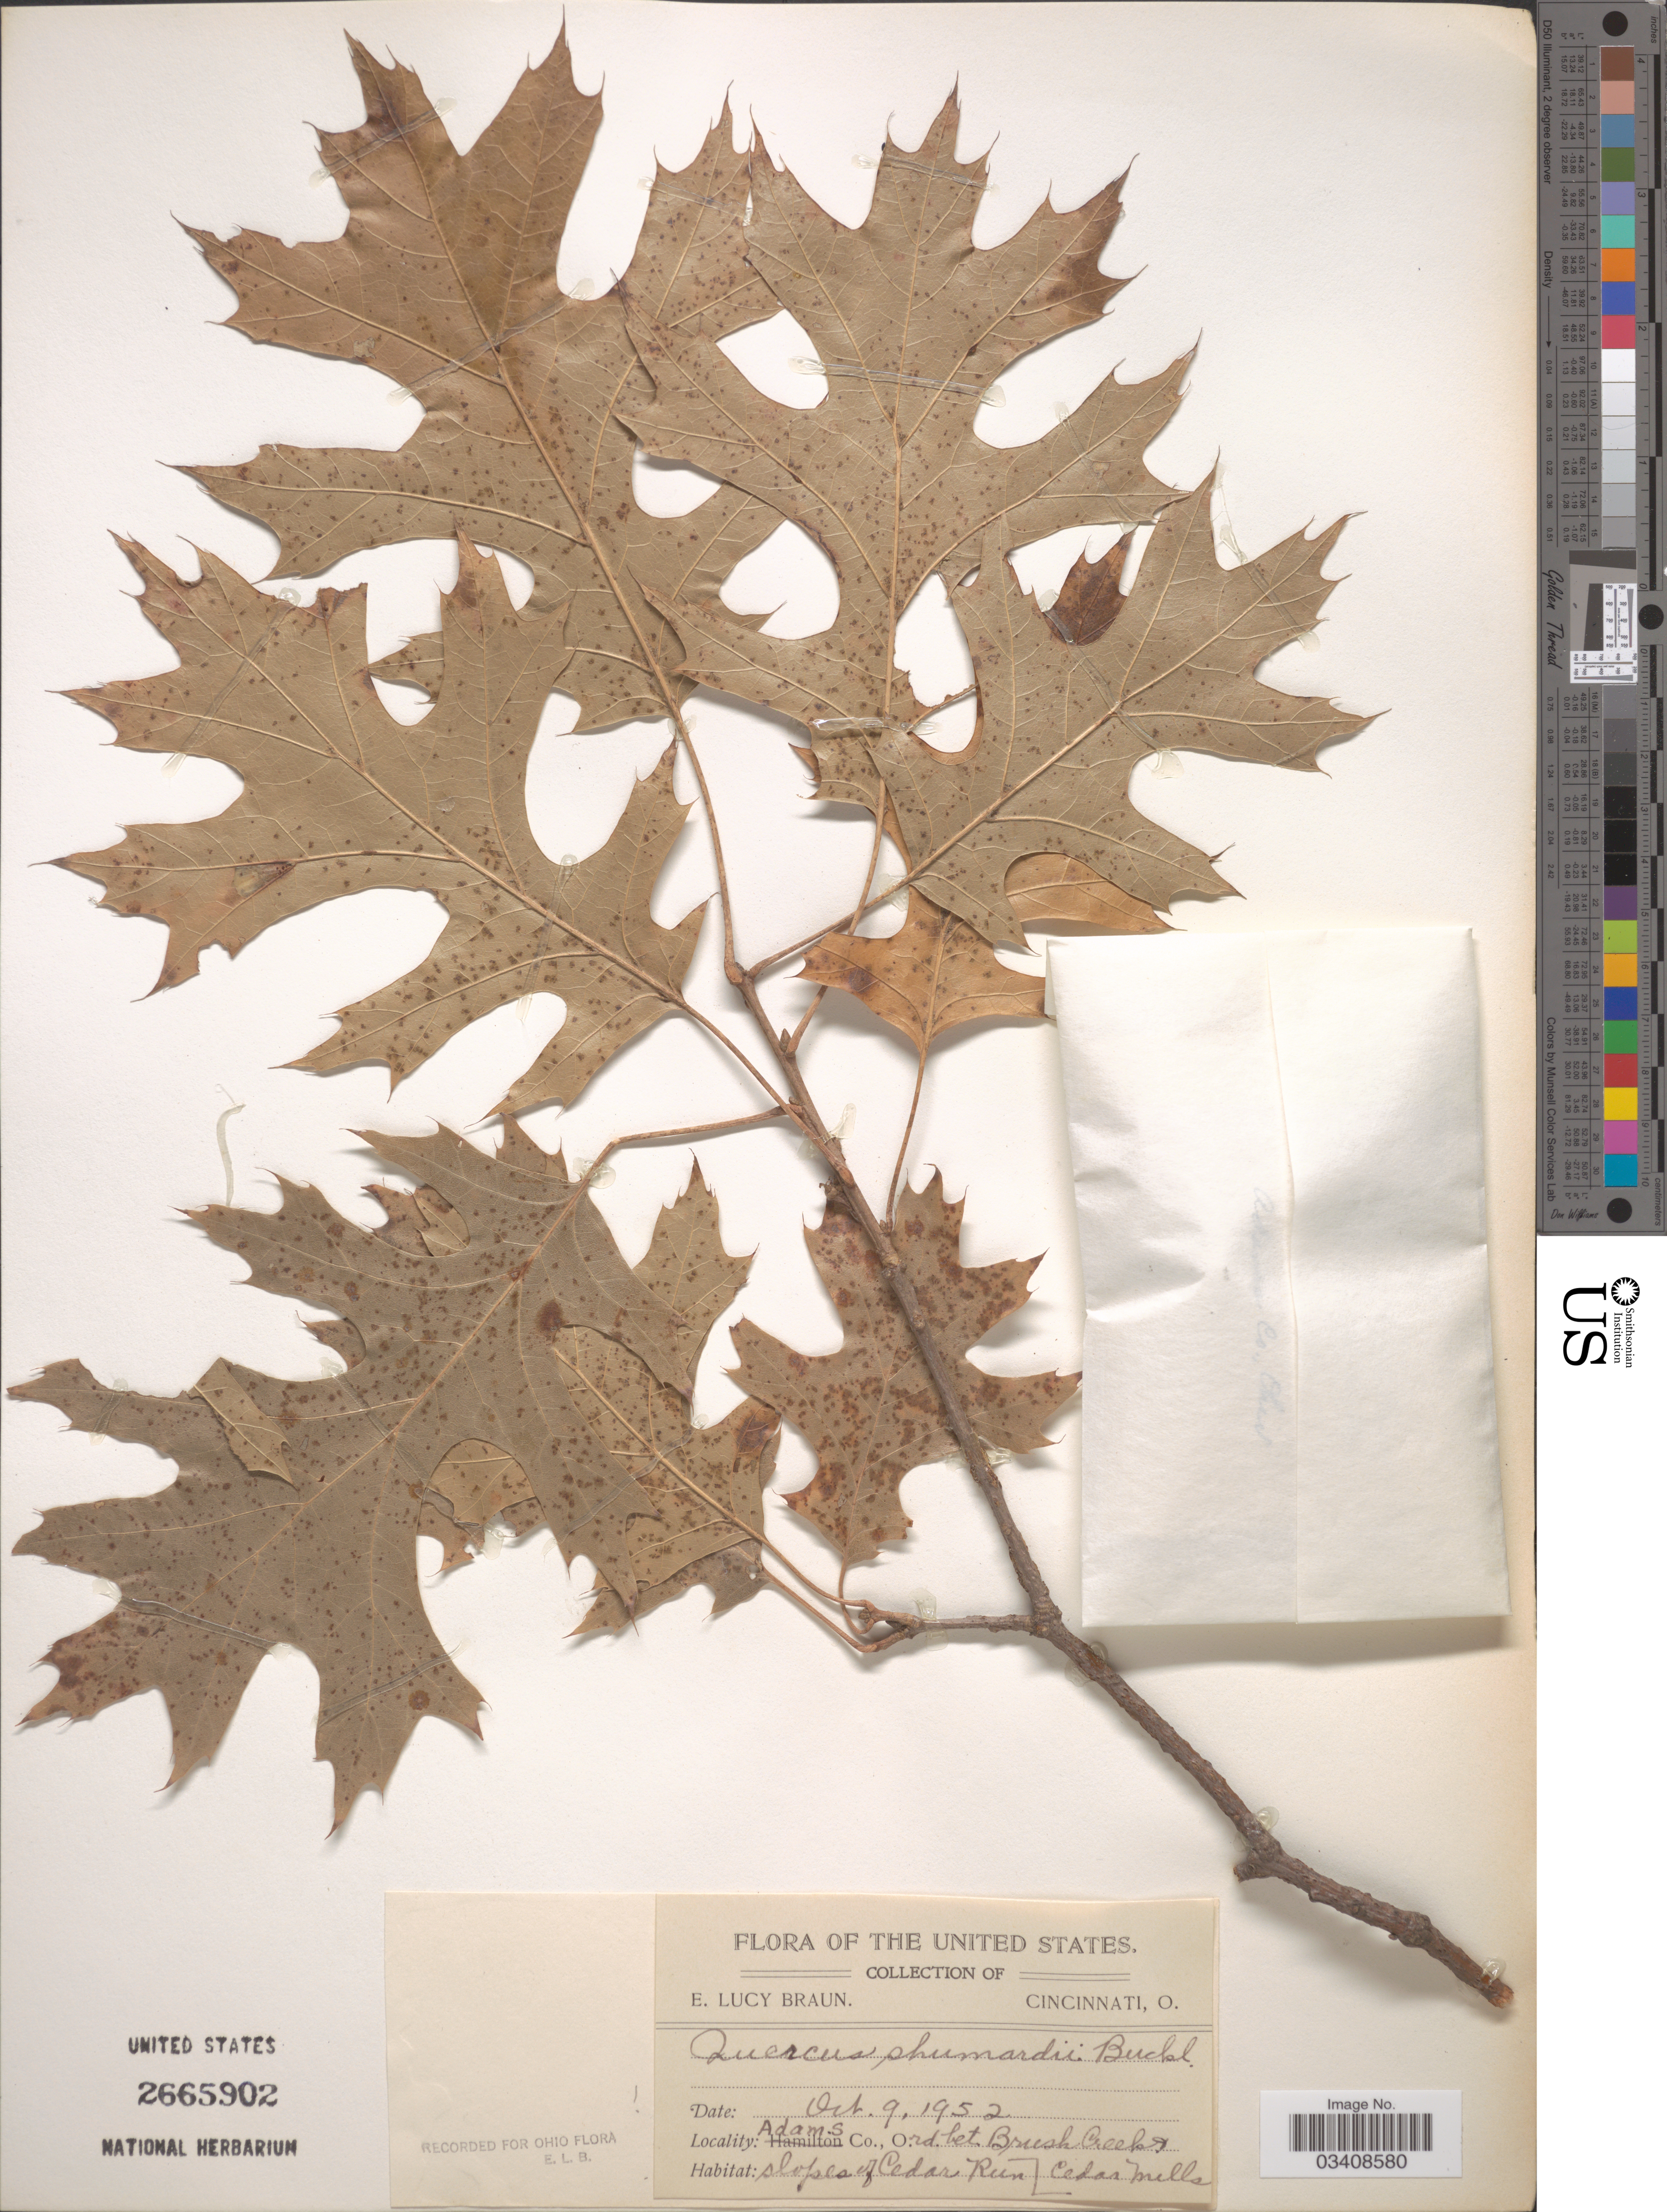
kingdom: Plantae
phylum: Tracheophyta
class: Magnoliopsida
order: Fagales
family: Fagaceae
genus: Quercus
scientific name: Quercus shumardii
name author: Buckley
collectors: E. L. Braun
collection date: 1952-10-09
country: United States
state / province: Ohio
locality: Adams Co. Rd. bet. Brush Creek & Cedar Mills. Slopes of Cedar Run.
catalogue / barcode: US 2665902